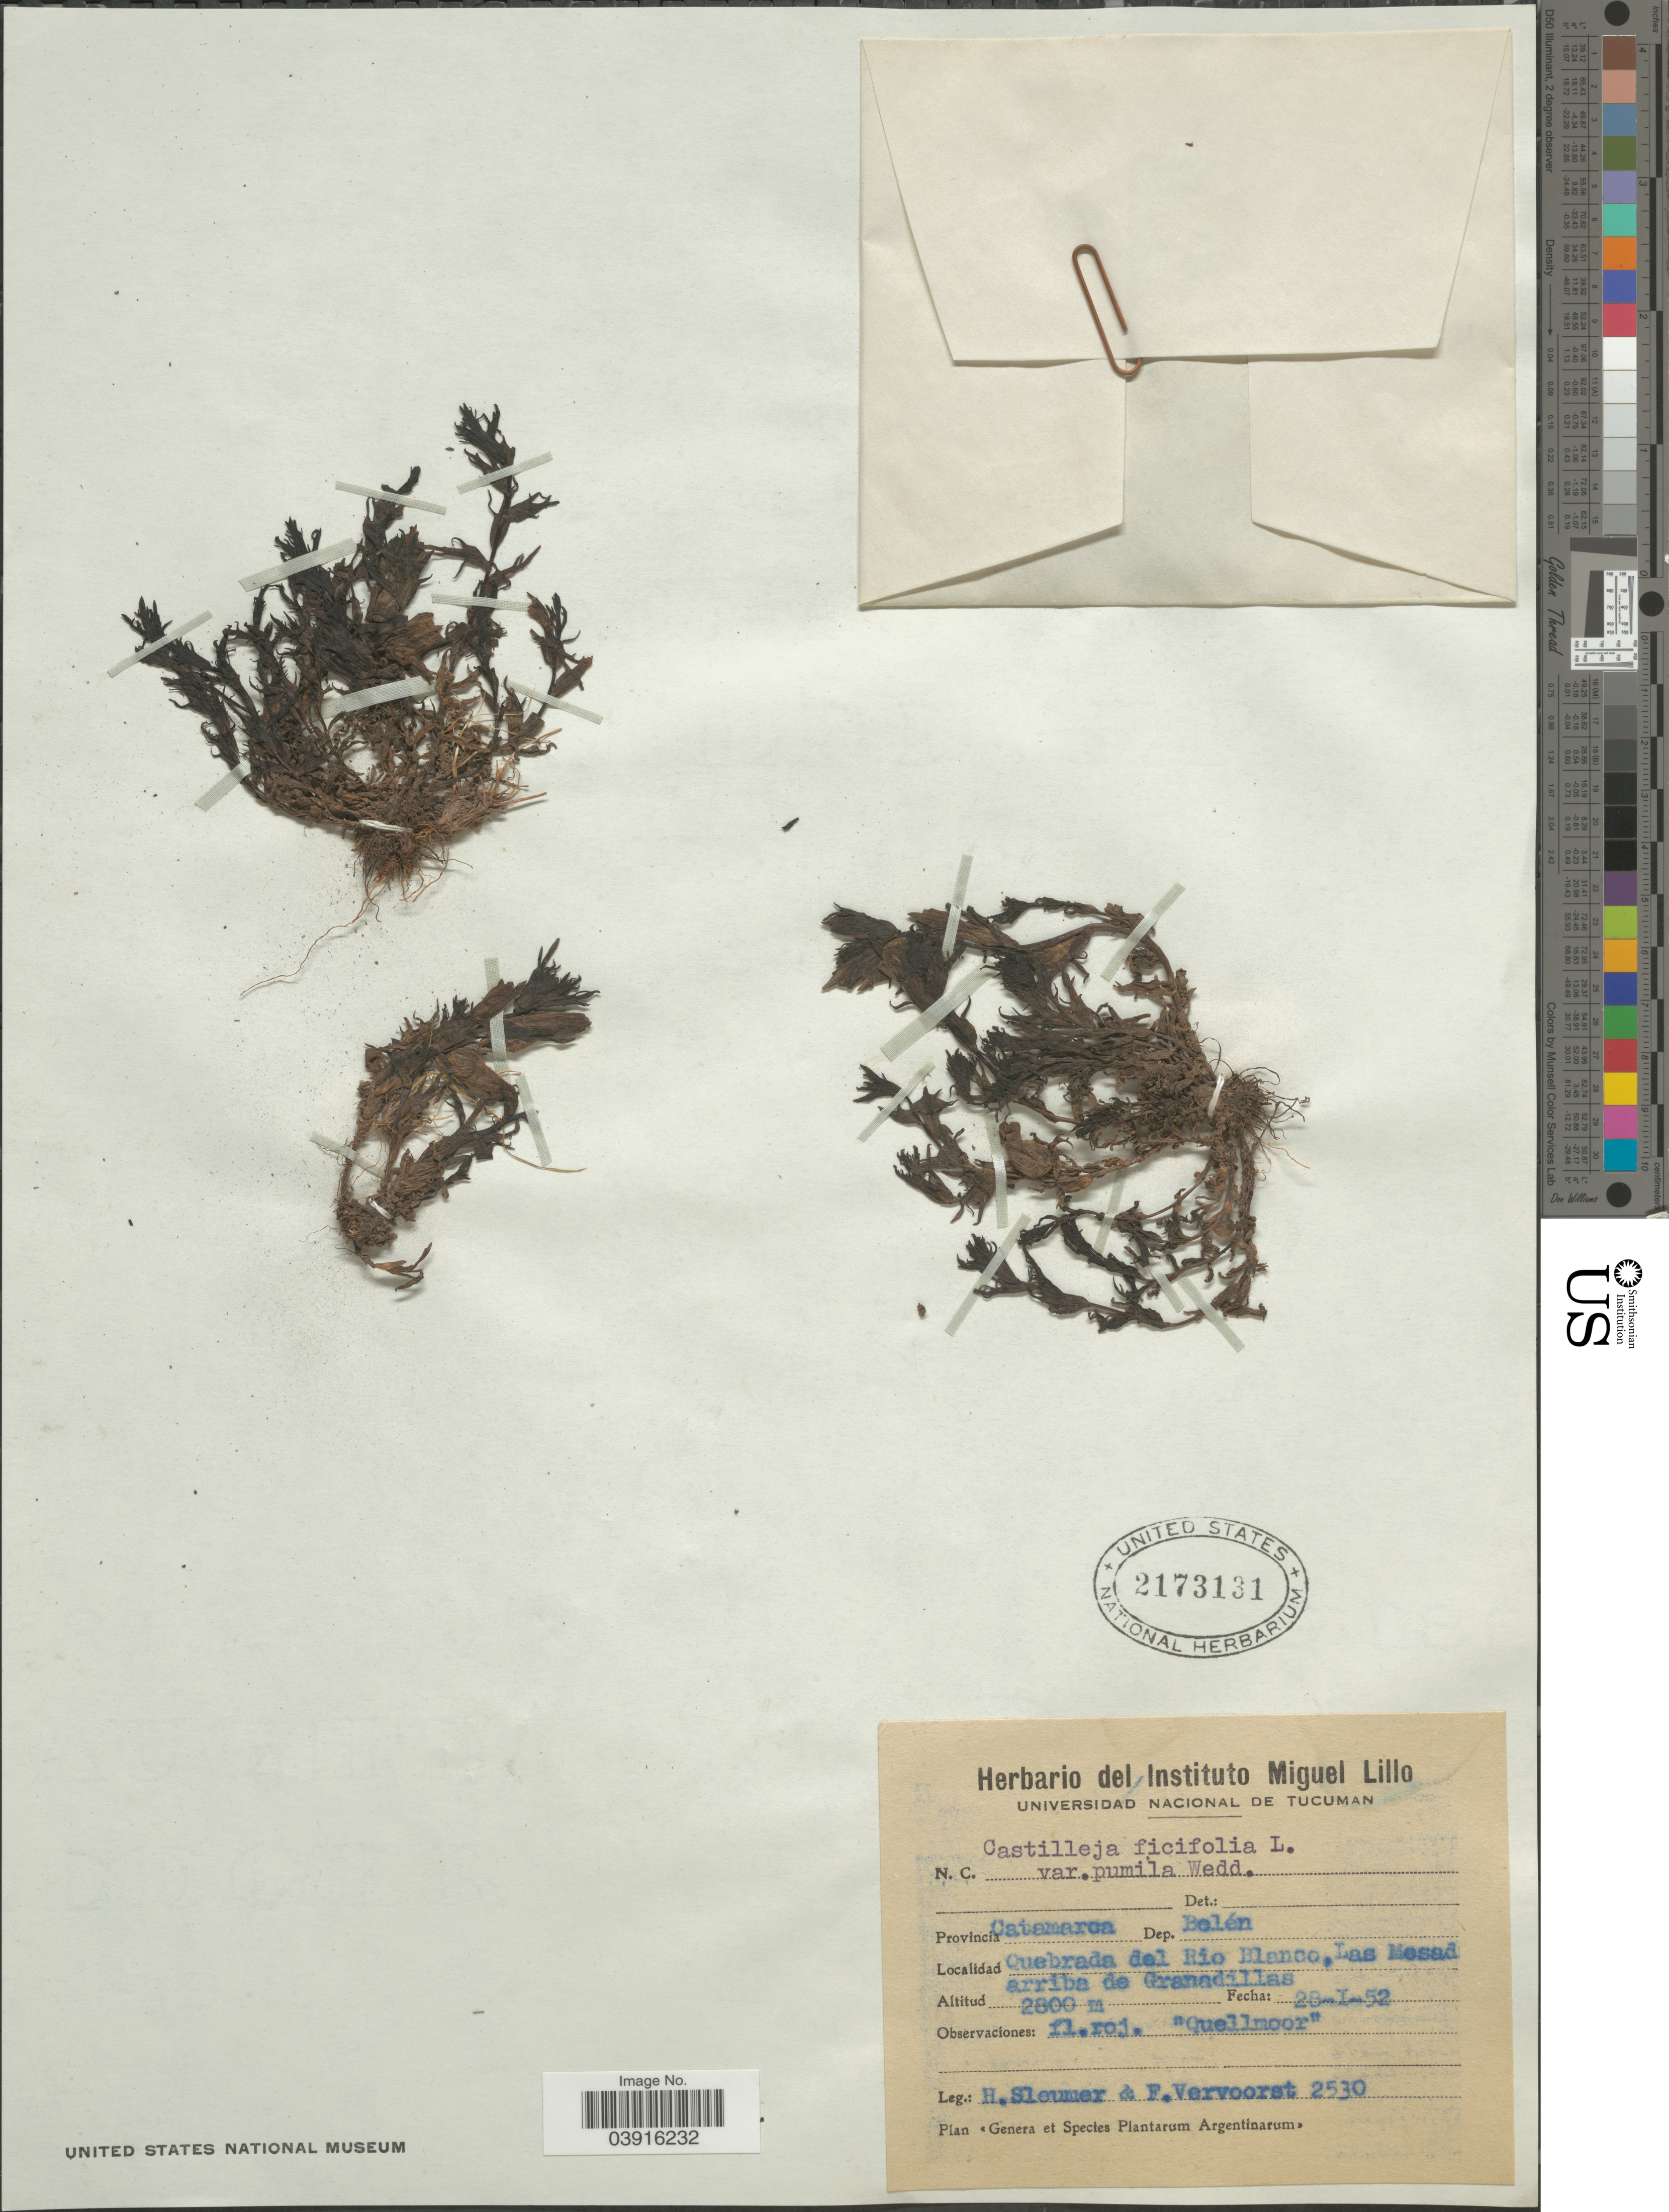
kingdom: Plantae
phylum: Tracheophyta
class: Magnoliopsida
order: Lamiales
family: Orobanchaceae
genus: Castilleja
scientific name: Castilleja fissifolia var. pumila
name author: (Benth.) Wedd.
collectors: H. O. Sleumer & F. Vervoorst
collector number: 2530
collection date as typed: Transcribed d/m/y: 28/1/52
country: Argentina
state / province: Catamarca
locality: Dep. Belén. Quebrada del Rio Blanco, Las Mesad arriba de Granadillas.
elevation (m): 2800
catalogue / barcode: US 2173131